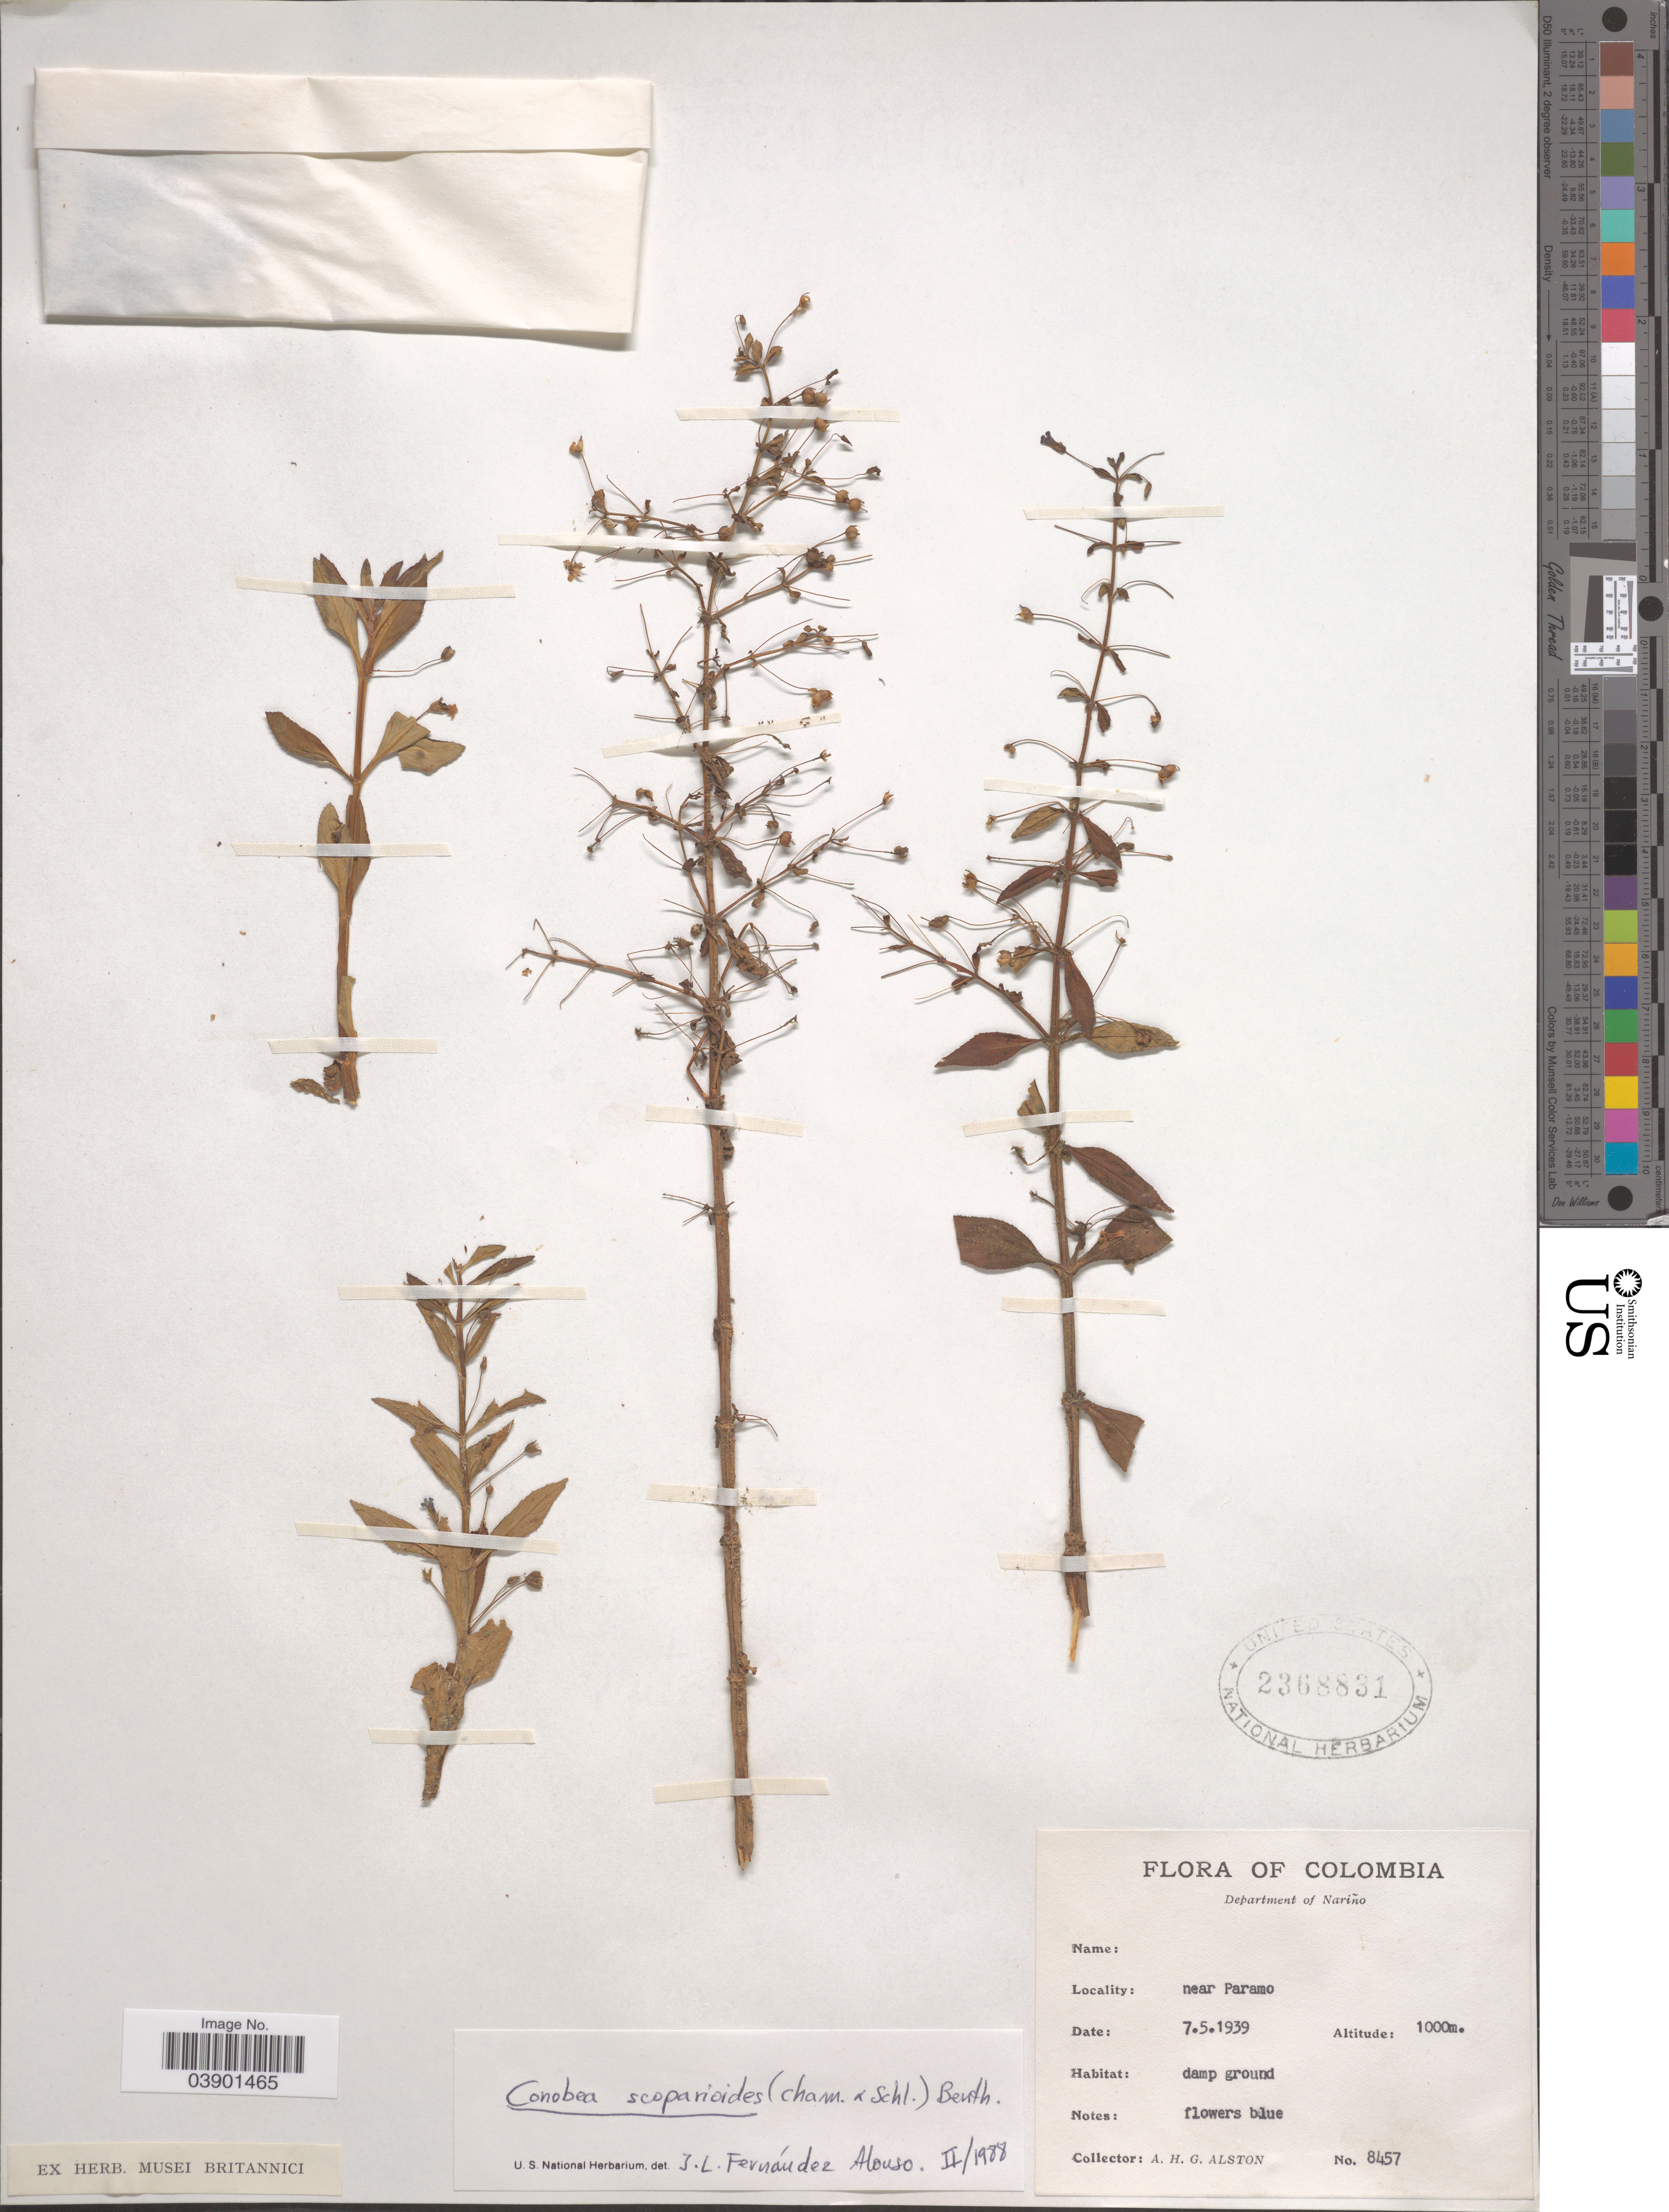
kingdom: Plantae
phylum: Tracheophyta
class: Magnoliopsida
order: Lamiales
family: Plantaginaceae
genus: Conobea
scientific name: Conobea scoparioides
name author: (Cham. & Schltdl.) Benth.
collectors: A. H. Alston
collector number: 8457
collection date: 1939-05-07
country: Colombia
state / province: Nariño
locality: Department of Nariño. Near Paramo.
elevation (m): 1000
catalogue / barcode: US 2368831